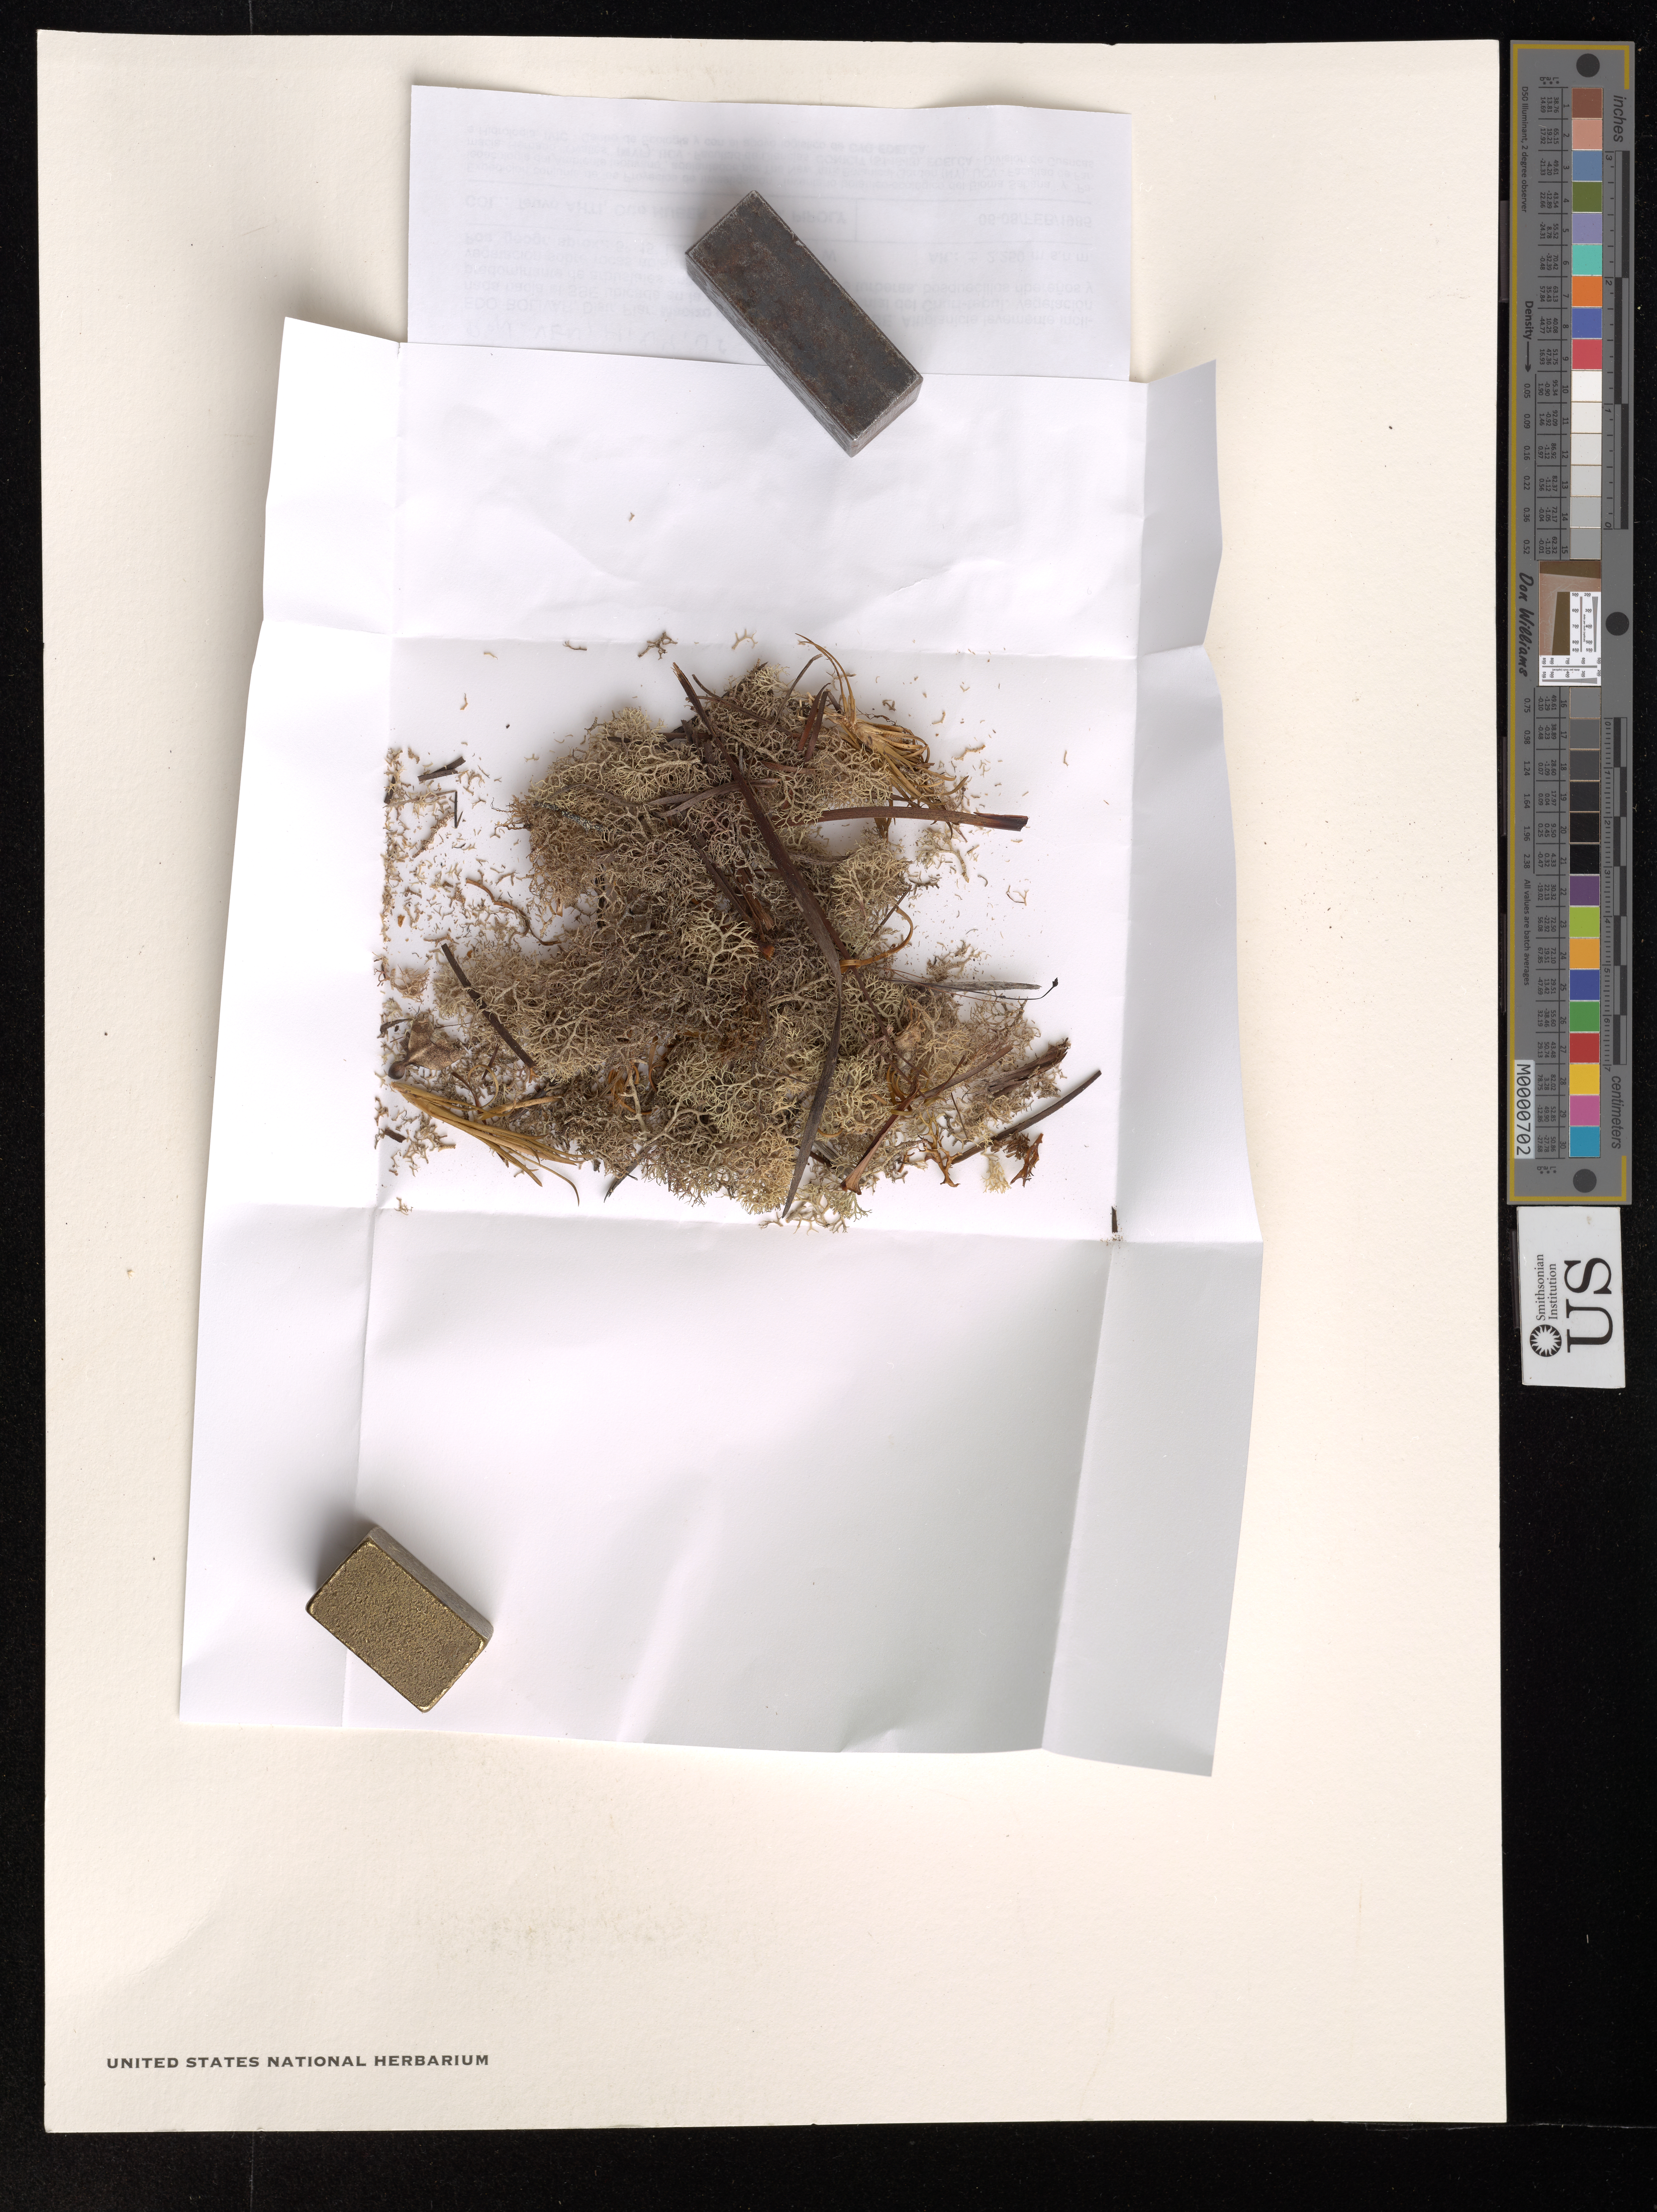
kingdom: Fungi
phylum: Ascomycota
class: Lecanoromycetes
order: Lecanorales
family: Cladoniaceae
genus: Cladina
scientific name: Cladina densissima f. densissima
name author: (Ahti) Ahti & DePriest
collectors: T. T. Ahti, O. Huber & J. J. Pipoly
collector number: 44946a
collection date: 1985-02-06/1985-02-08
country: Venezuela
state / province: Bolivar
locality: Distr. Piar: Macizo del Chimantá, sector SE. Altiplanicie levemente inclinada hacia el SSE ubicada en la sección centro-suroriental del Churí-tepui.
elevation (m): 2250